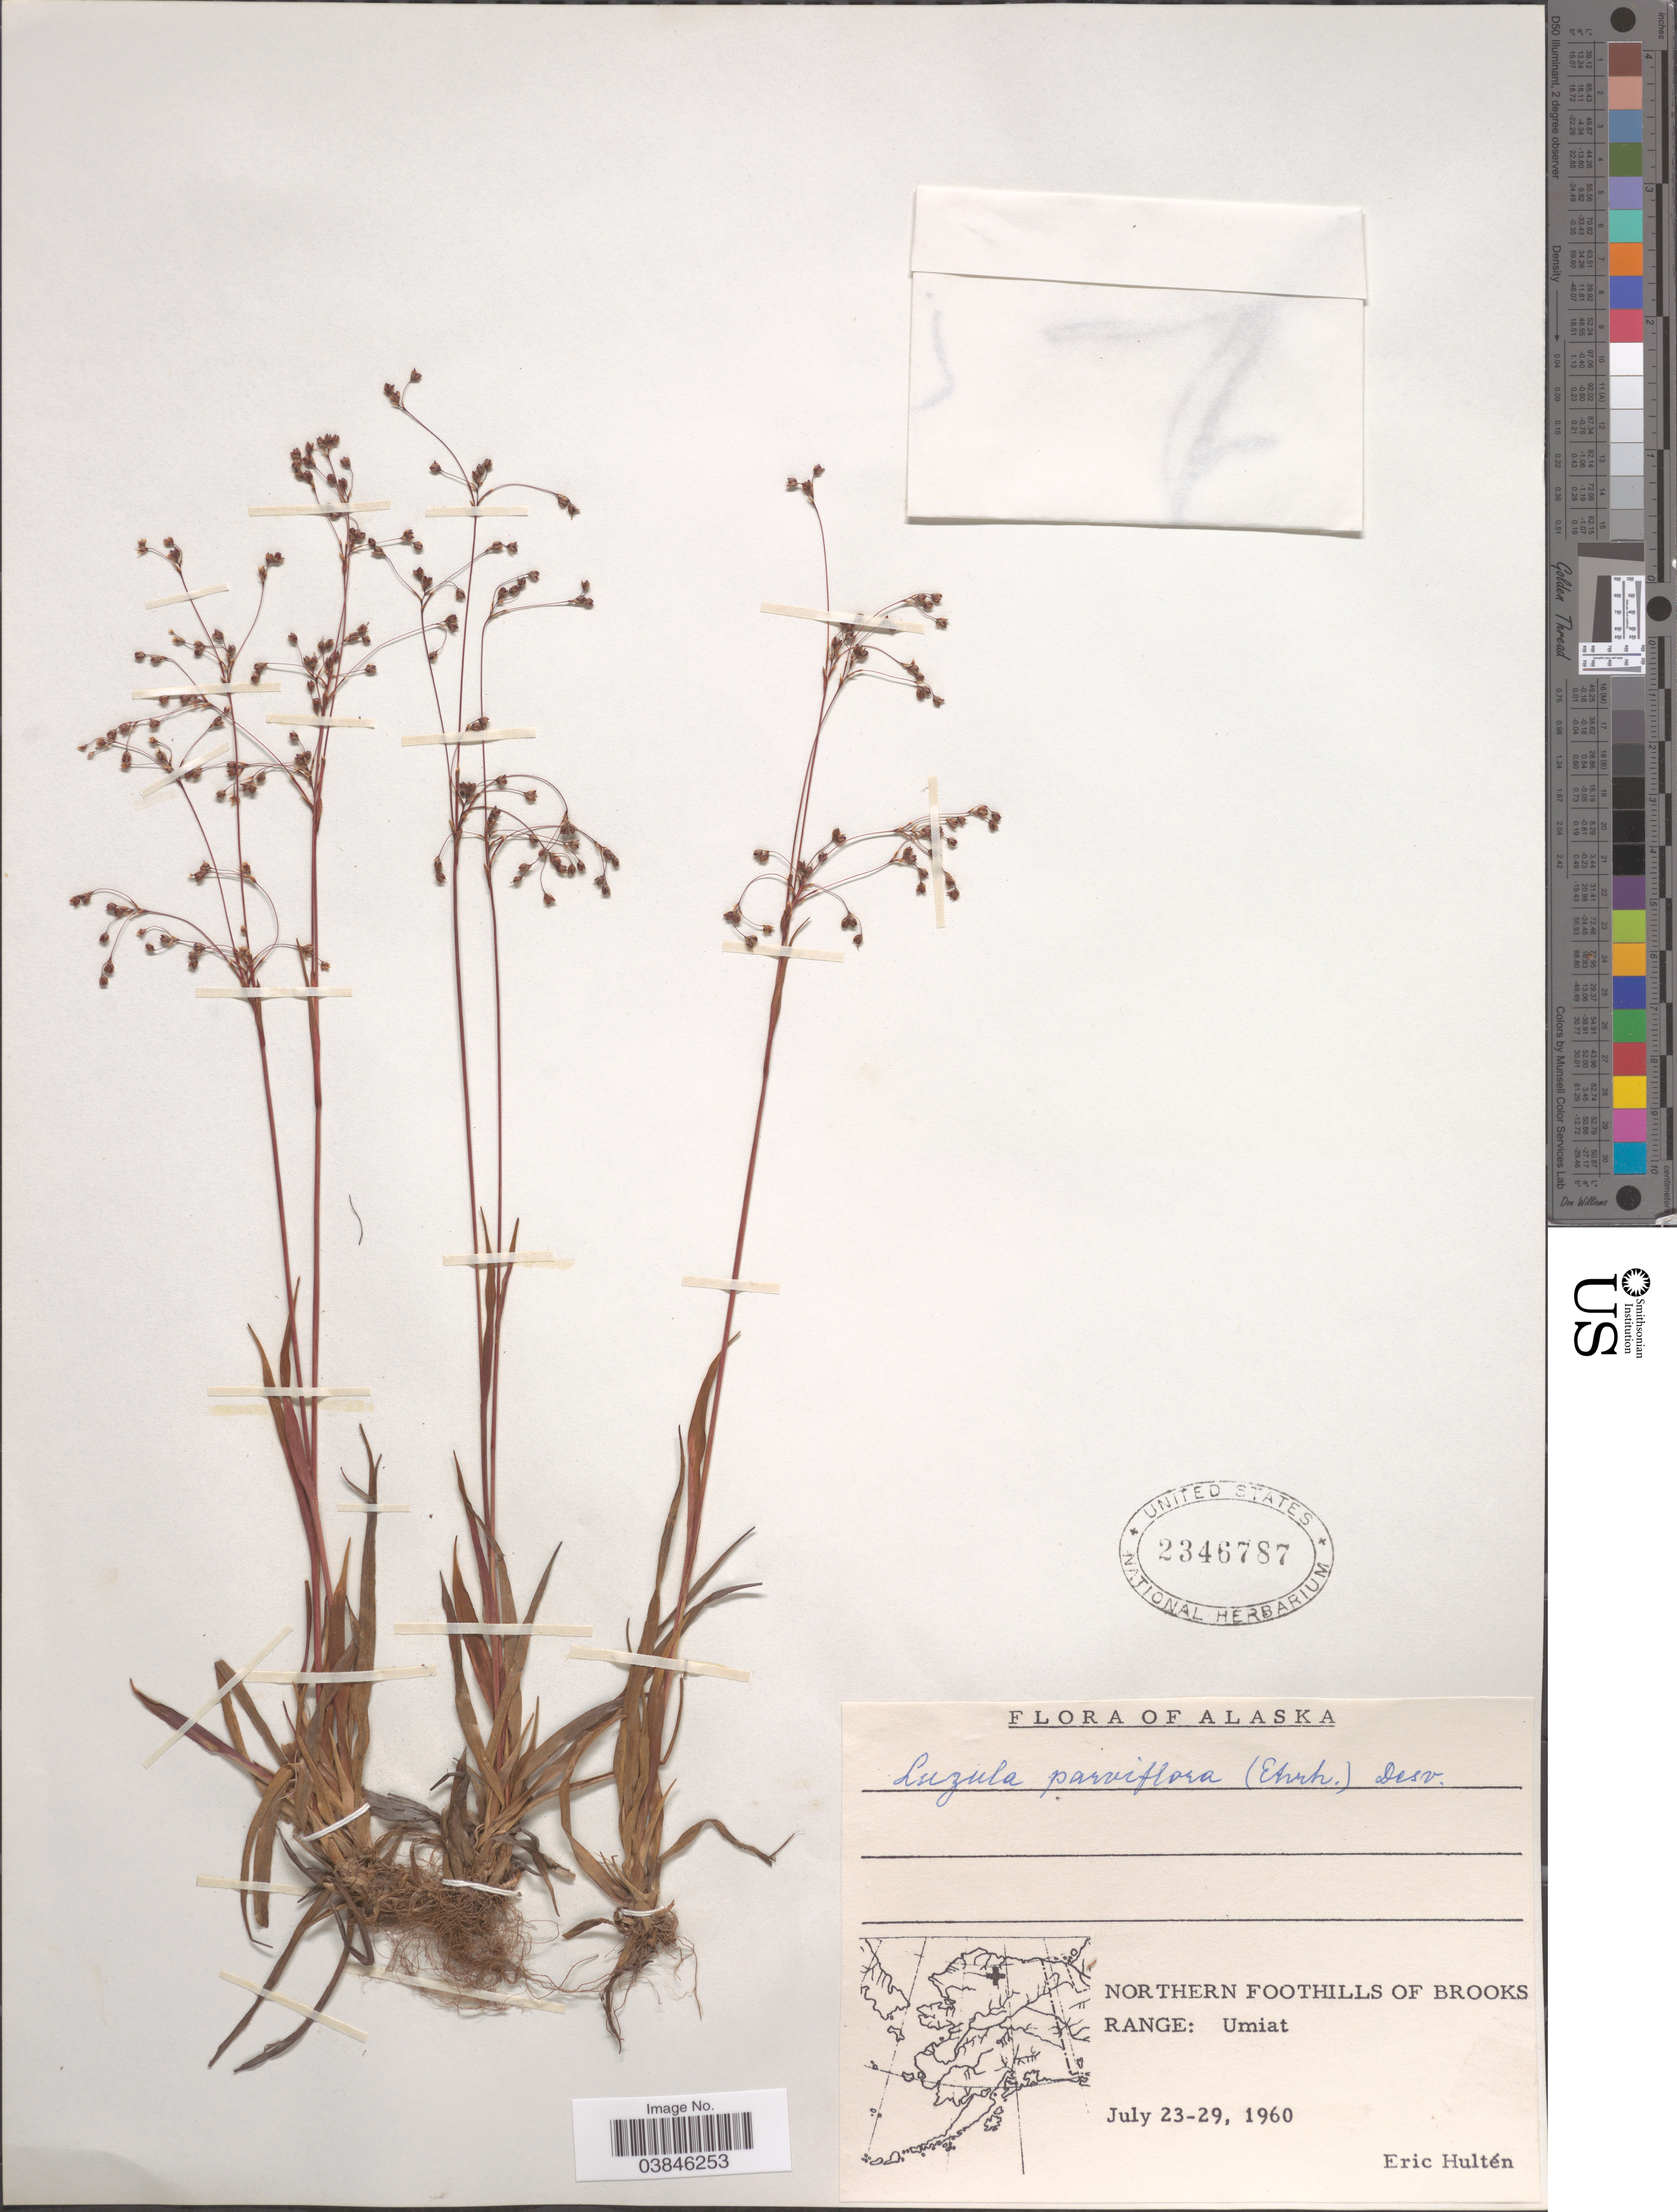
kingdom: Plantae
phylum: Tracheophyta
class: Liliopsida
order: Poales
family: Juncaceae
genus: Luzula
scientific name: Luzula parviflora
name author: (Ehrh.) Desv.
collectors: E. G. Hultén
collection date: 1960-07-23/1960-07-29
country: United States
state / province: Alaska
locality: Northern Foothills of Brooks Range: Umiat.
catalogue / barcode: US 2346787